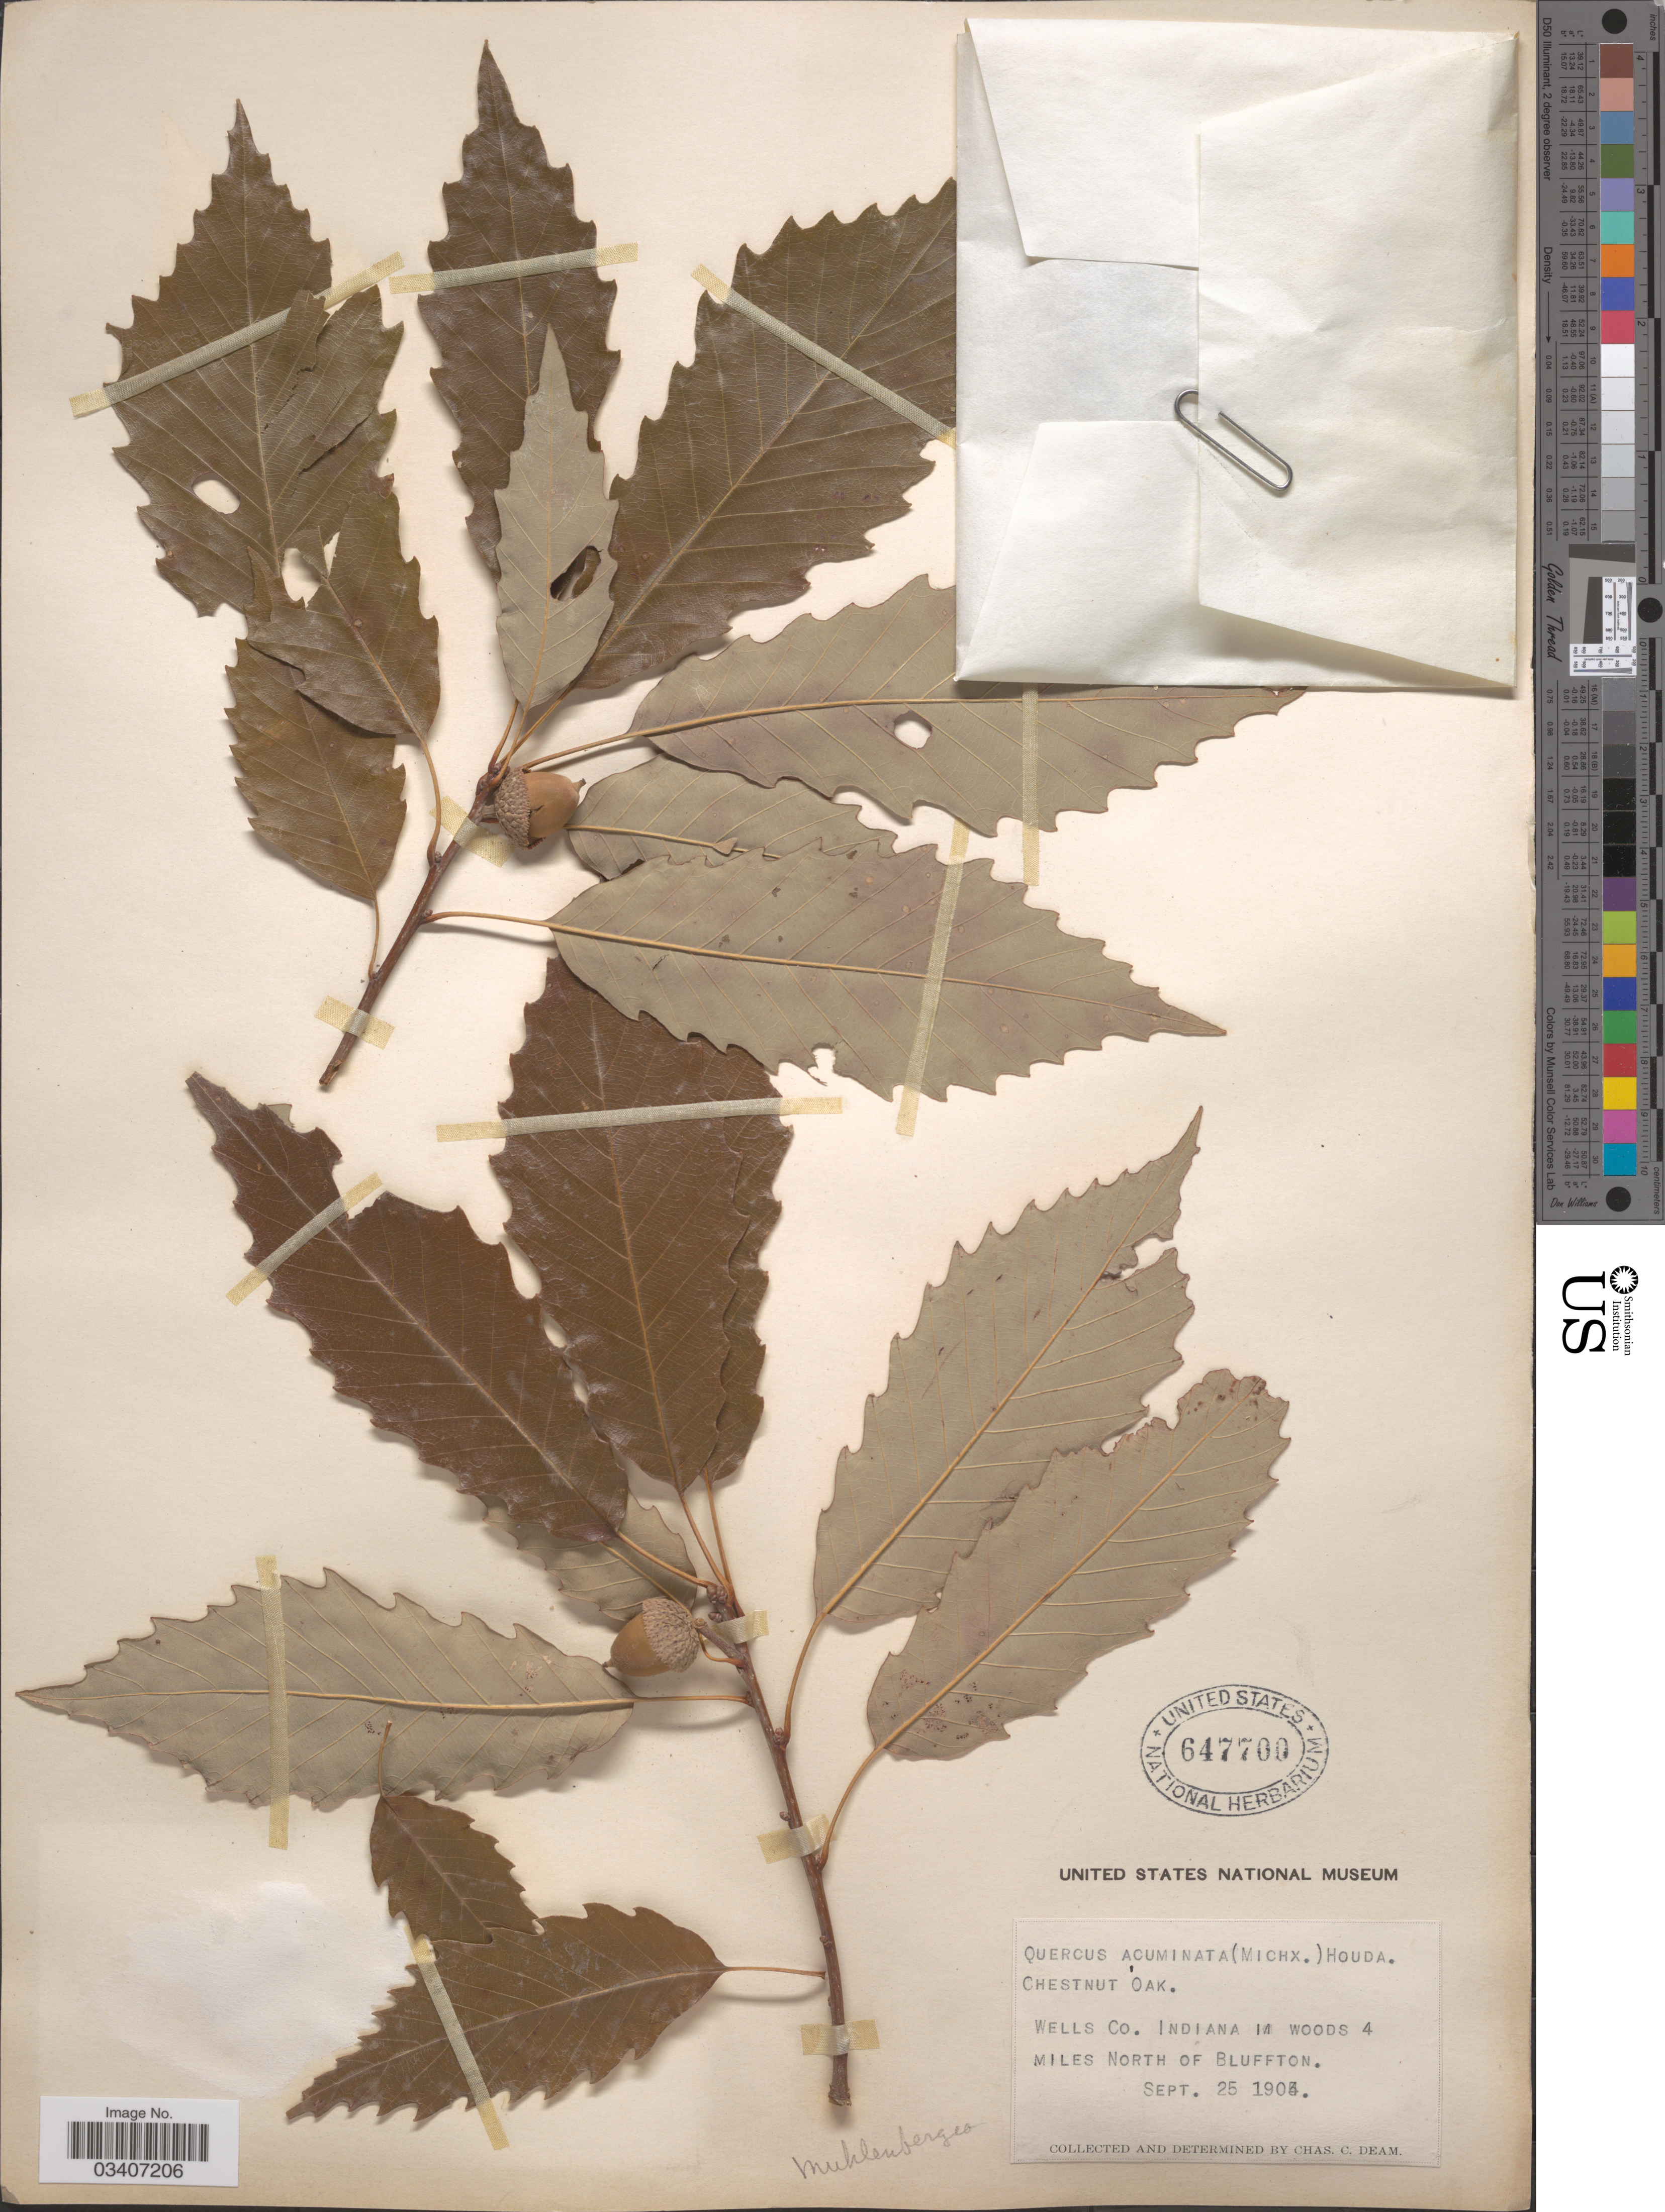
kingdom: Plantae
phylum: Tracheophyta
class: Magnoliopsida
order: Fagales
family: Fagaceae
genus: Quercus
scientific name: Quercus muehlenbergii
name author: Engelm.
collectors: C. C. Deam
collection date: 1903-09-25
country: United States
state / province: Indiana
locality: Wells Co. In woods 4 miles north of Bluffton.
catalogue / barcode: US 647700